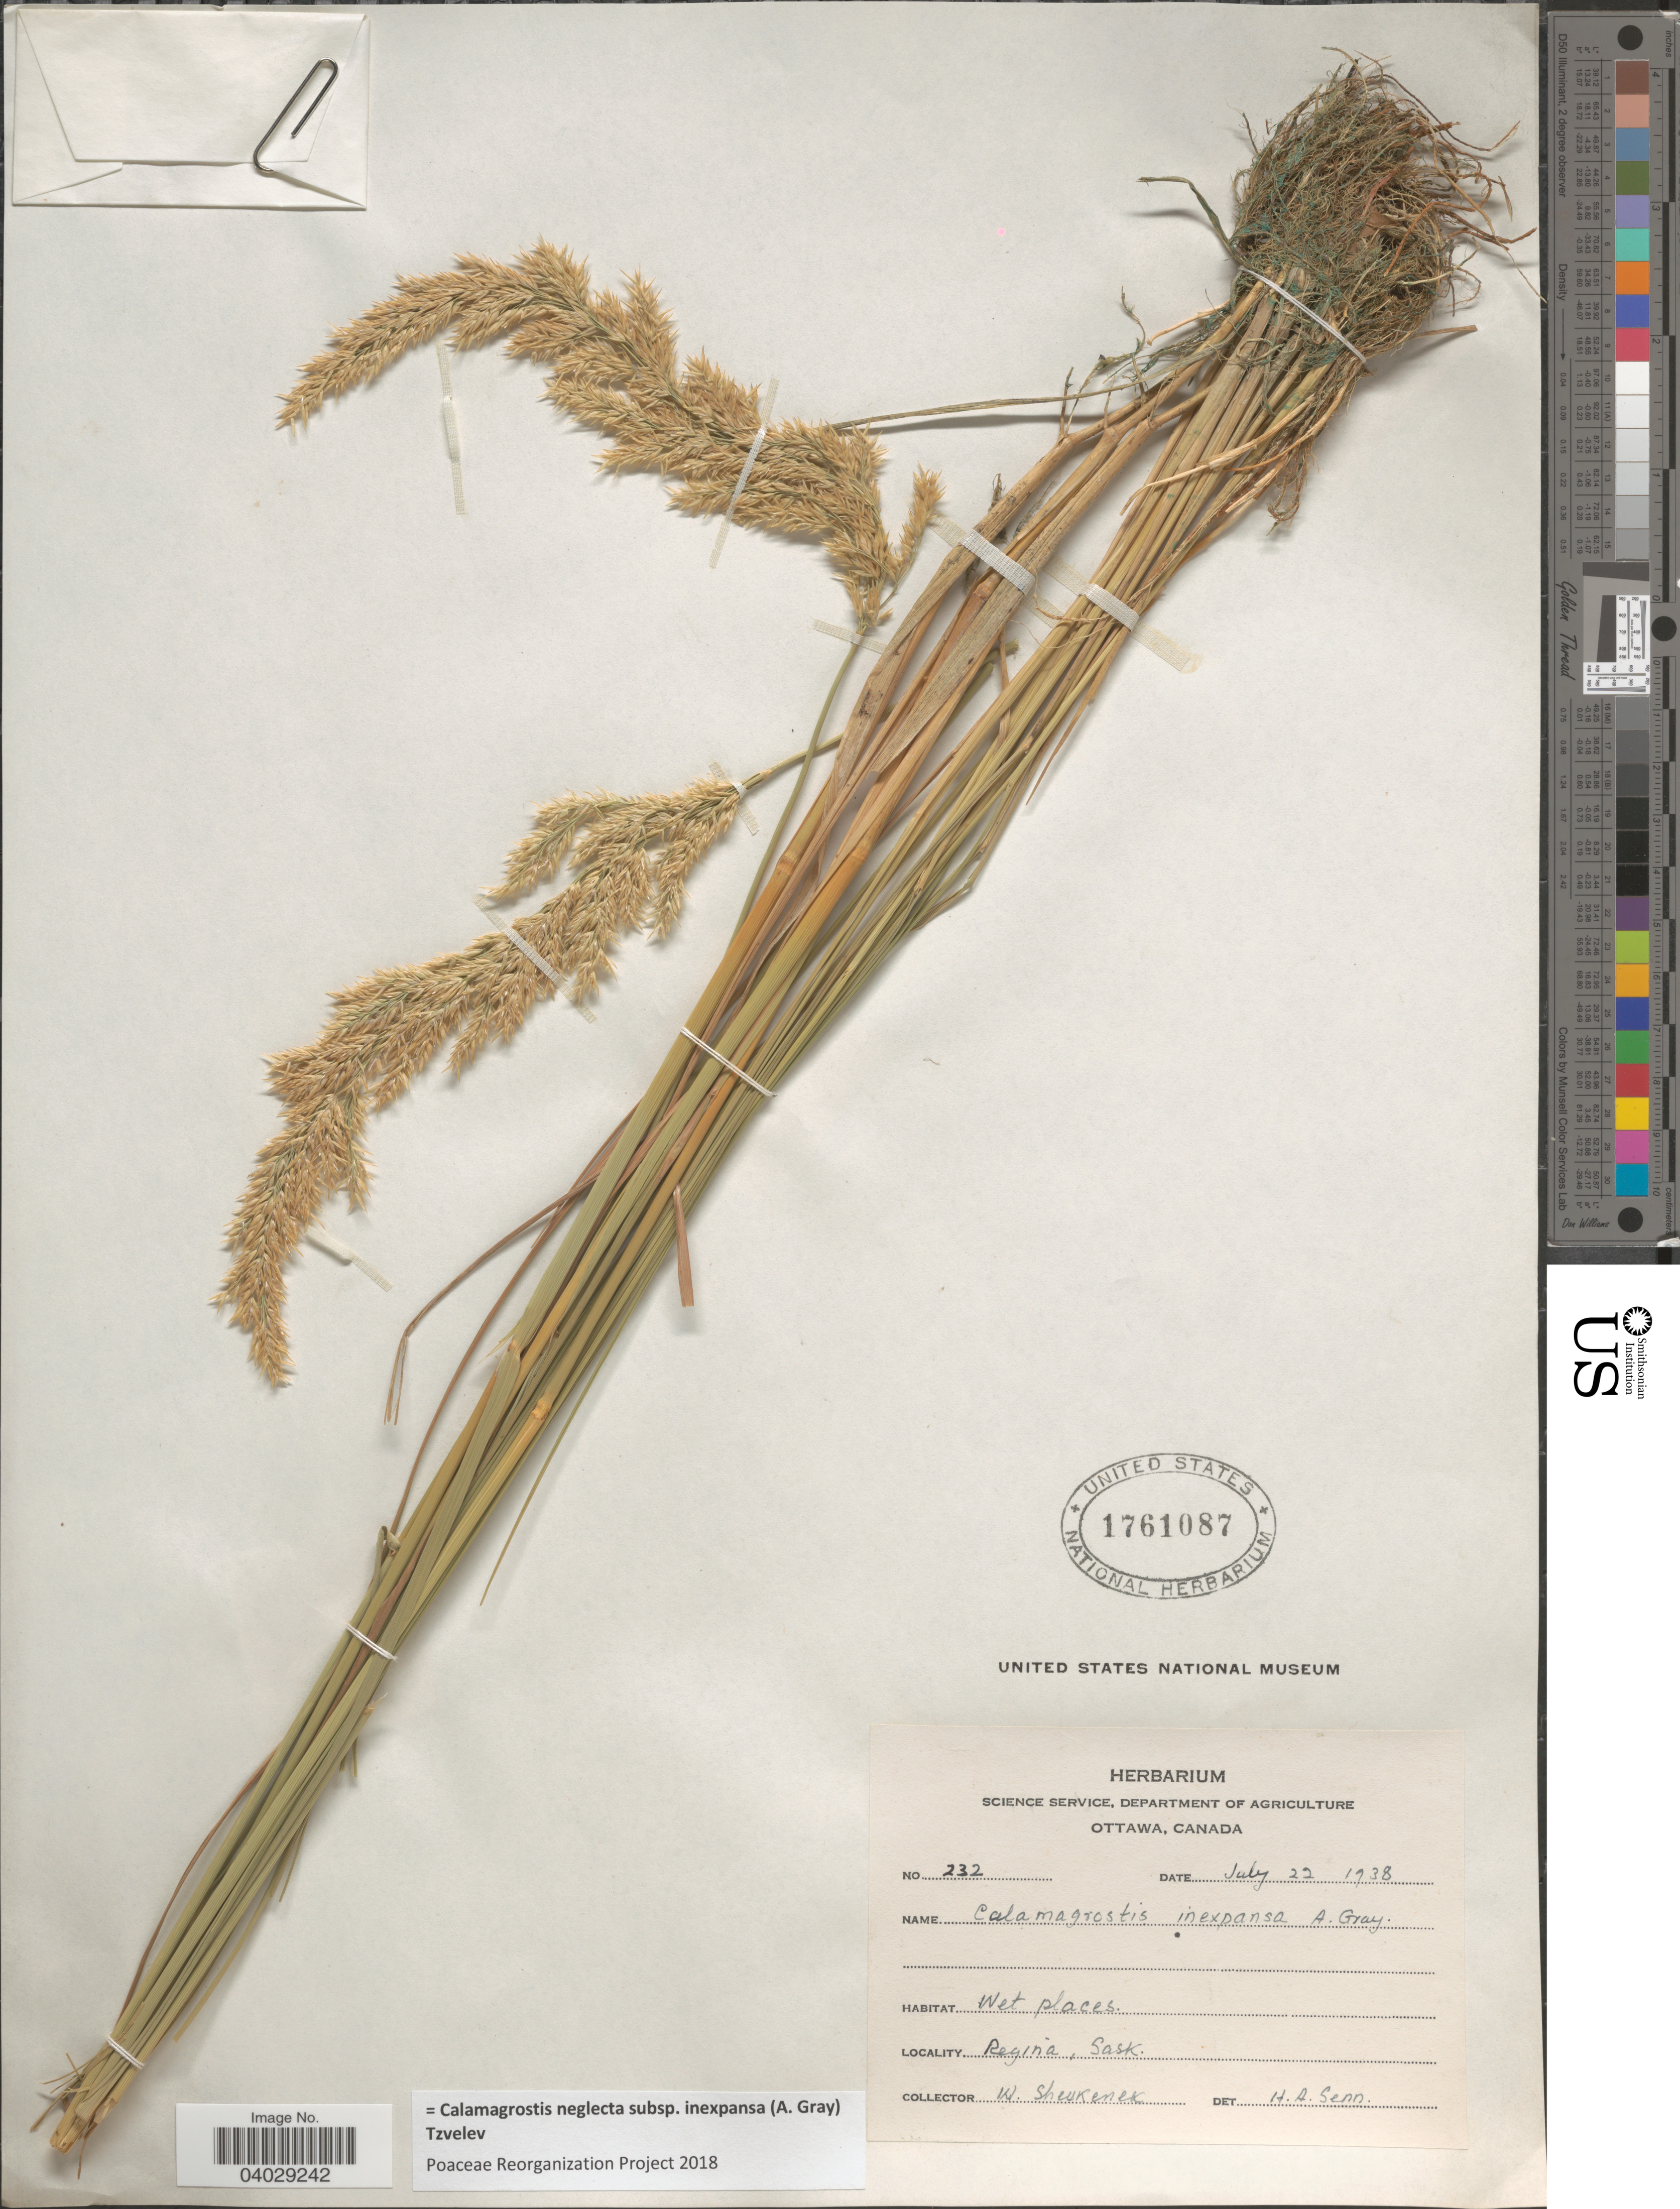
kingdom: Plantae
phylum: Tracheophyta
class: Liliopsida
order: Poales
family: Poaceae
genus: Calamagrostis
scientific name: Calamagrostis neglecta subsp. inexpansa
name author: (A. Gray) Tzvelev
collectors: W. Sheukenek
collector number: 232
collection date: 1938-07-22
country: Canada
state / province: Saskatchewan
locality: Regina.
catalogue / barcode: US 1761087